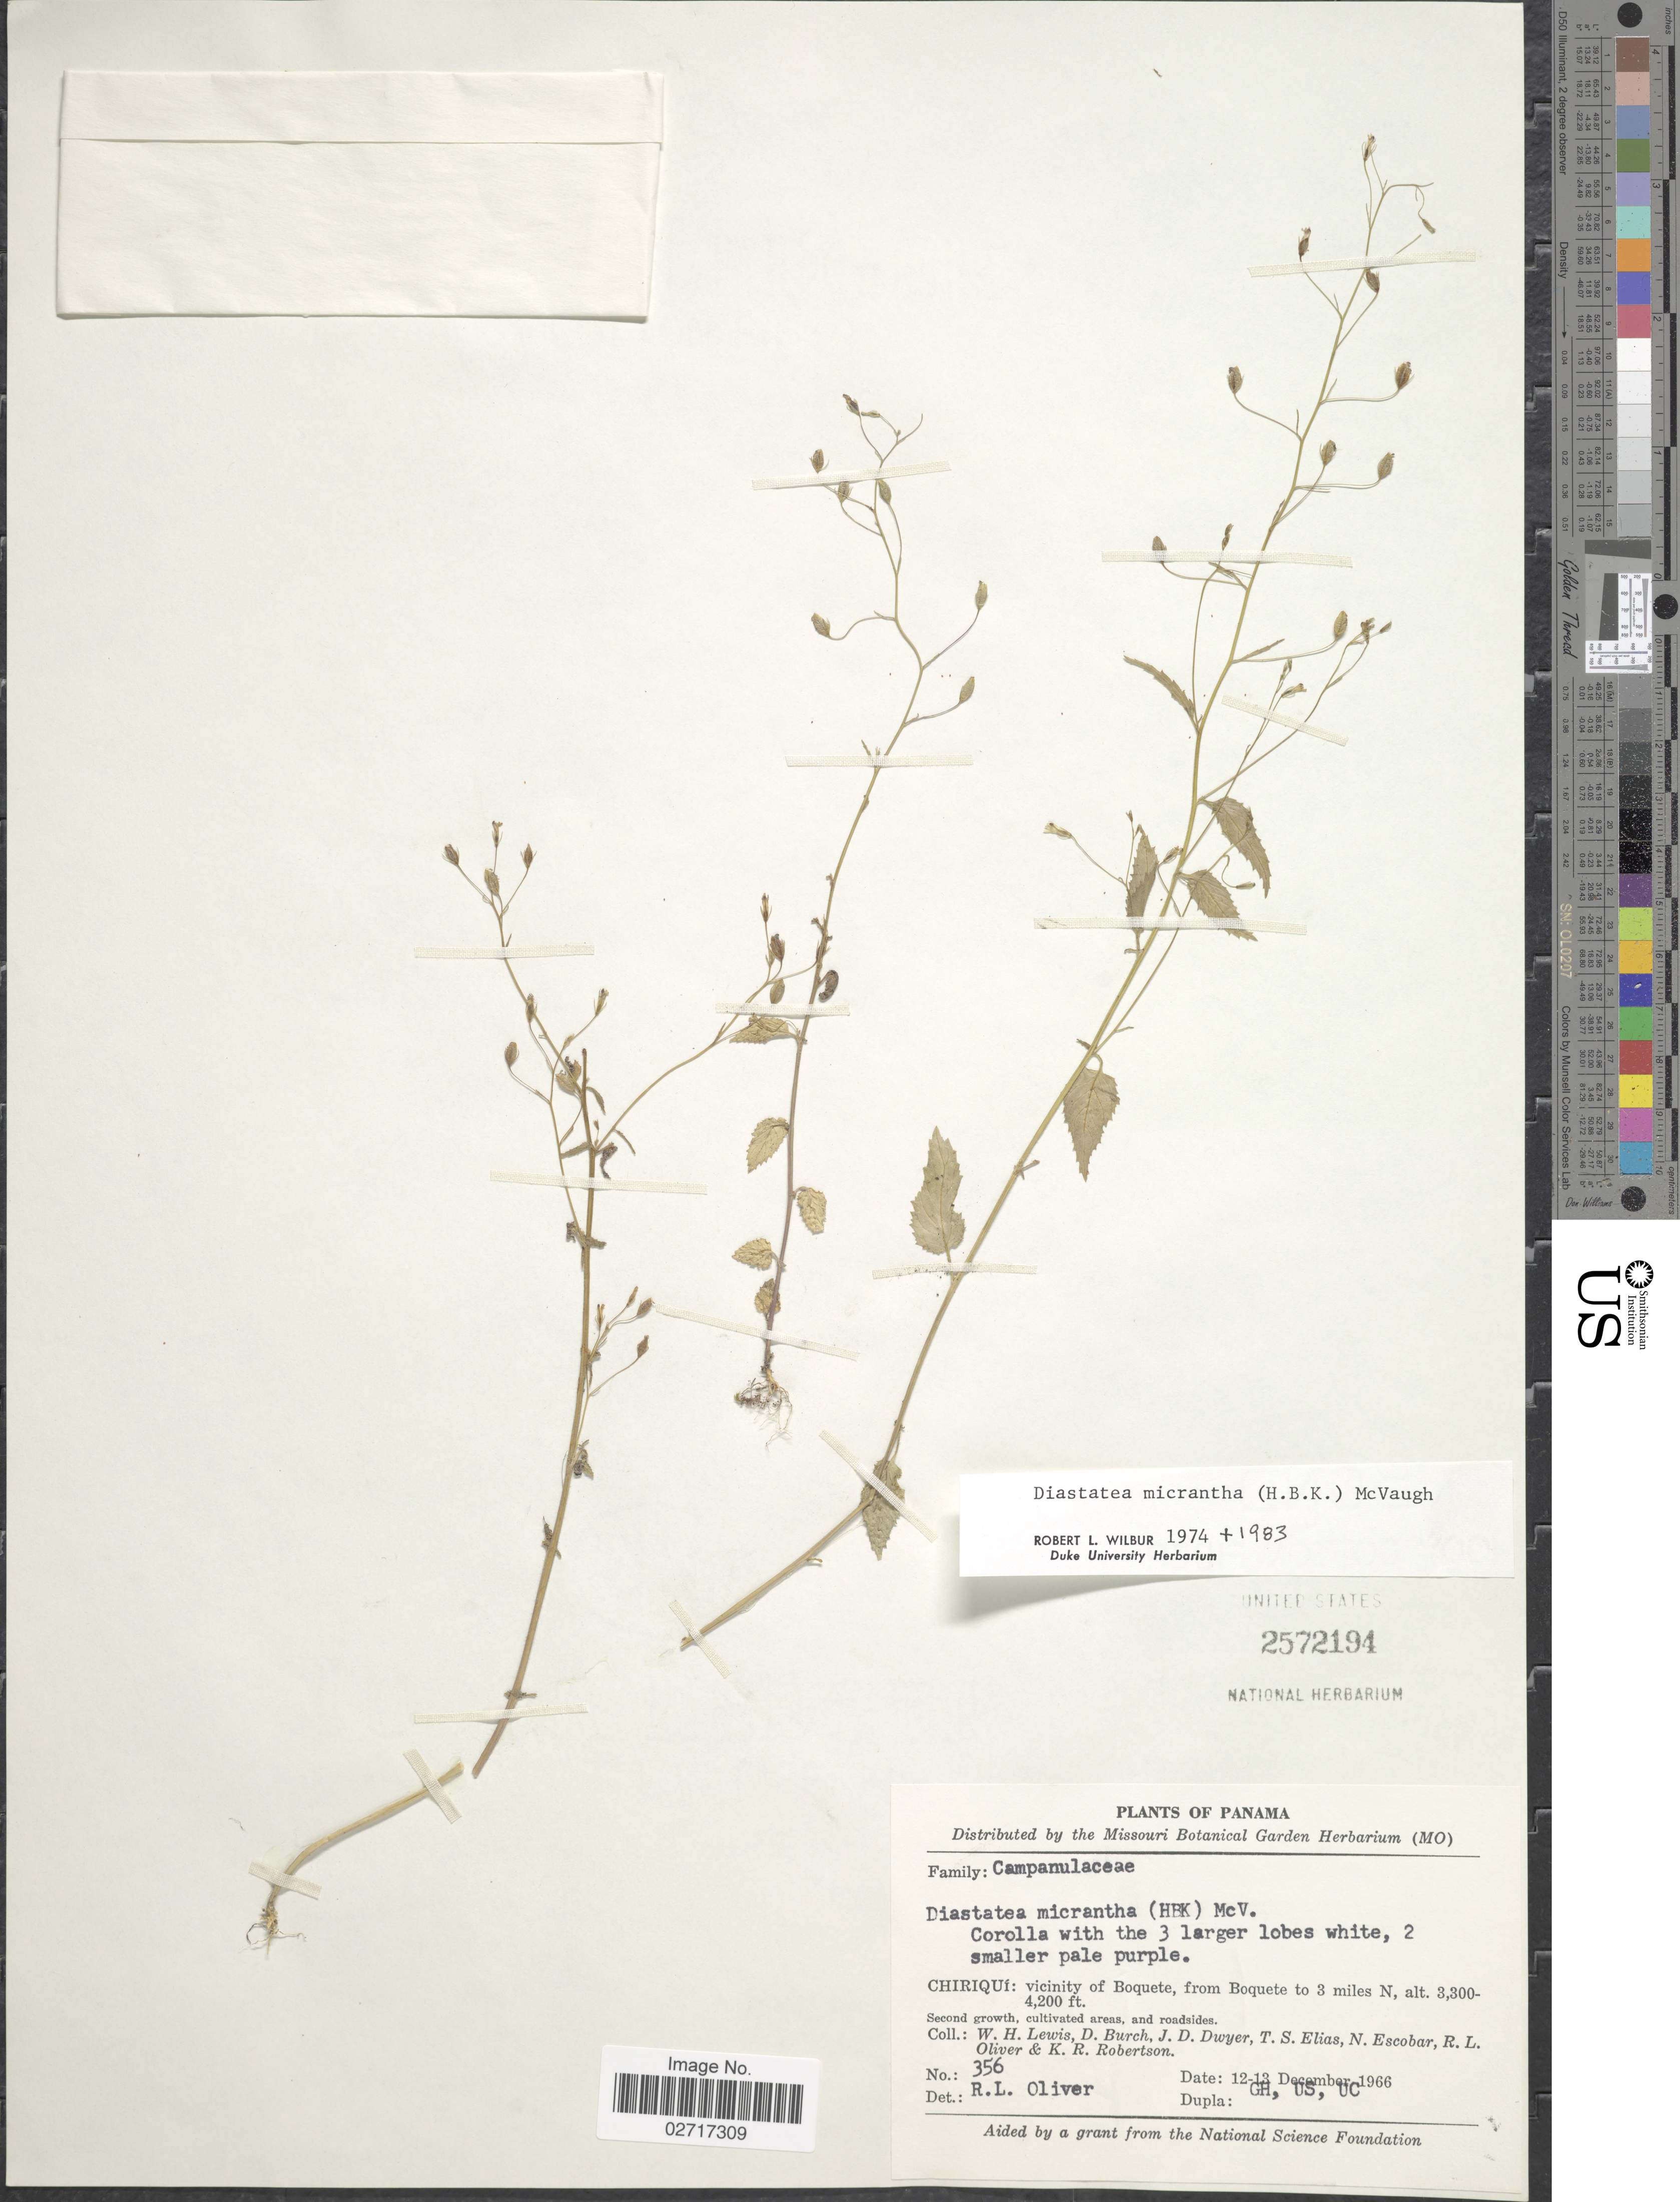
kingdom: Plantae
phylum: Tracheophyta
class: Magnoliopsida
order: Asterales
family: Campanulaceae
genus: Diastatea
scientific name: Diastatea micrantha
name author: (Kunth) McVaugh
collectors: W. H. Lewis, D. Burch, J. D. Dwyer, T. S. Elias & et al.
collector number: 356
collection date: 1966-12-12/1966-12-13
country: Panama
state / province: Chiriqui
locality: Vicinity of Boquete, from Boquete to 3 miles N.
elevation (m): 1006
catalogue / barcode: US 2572194